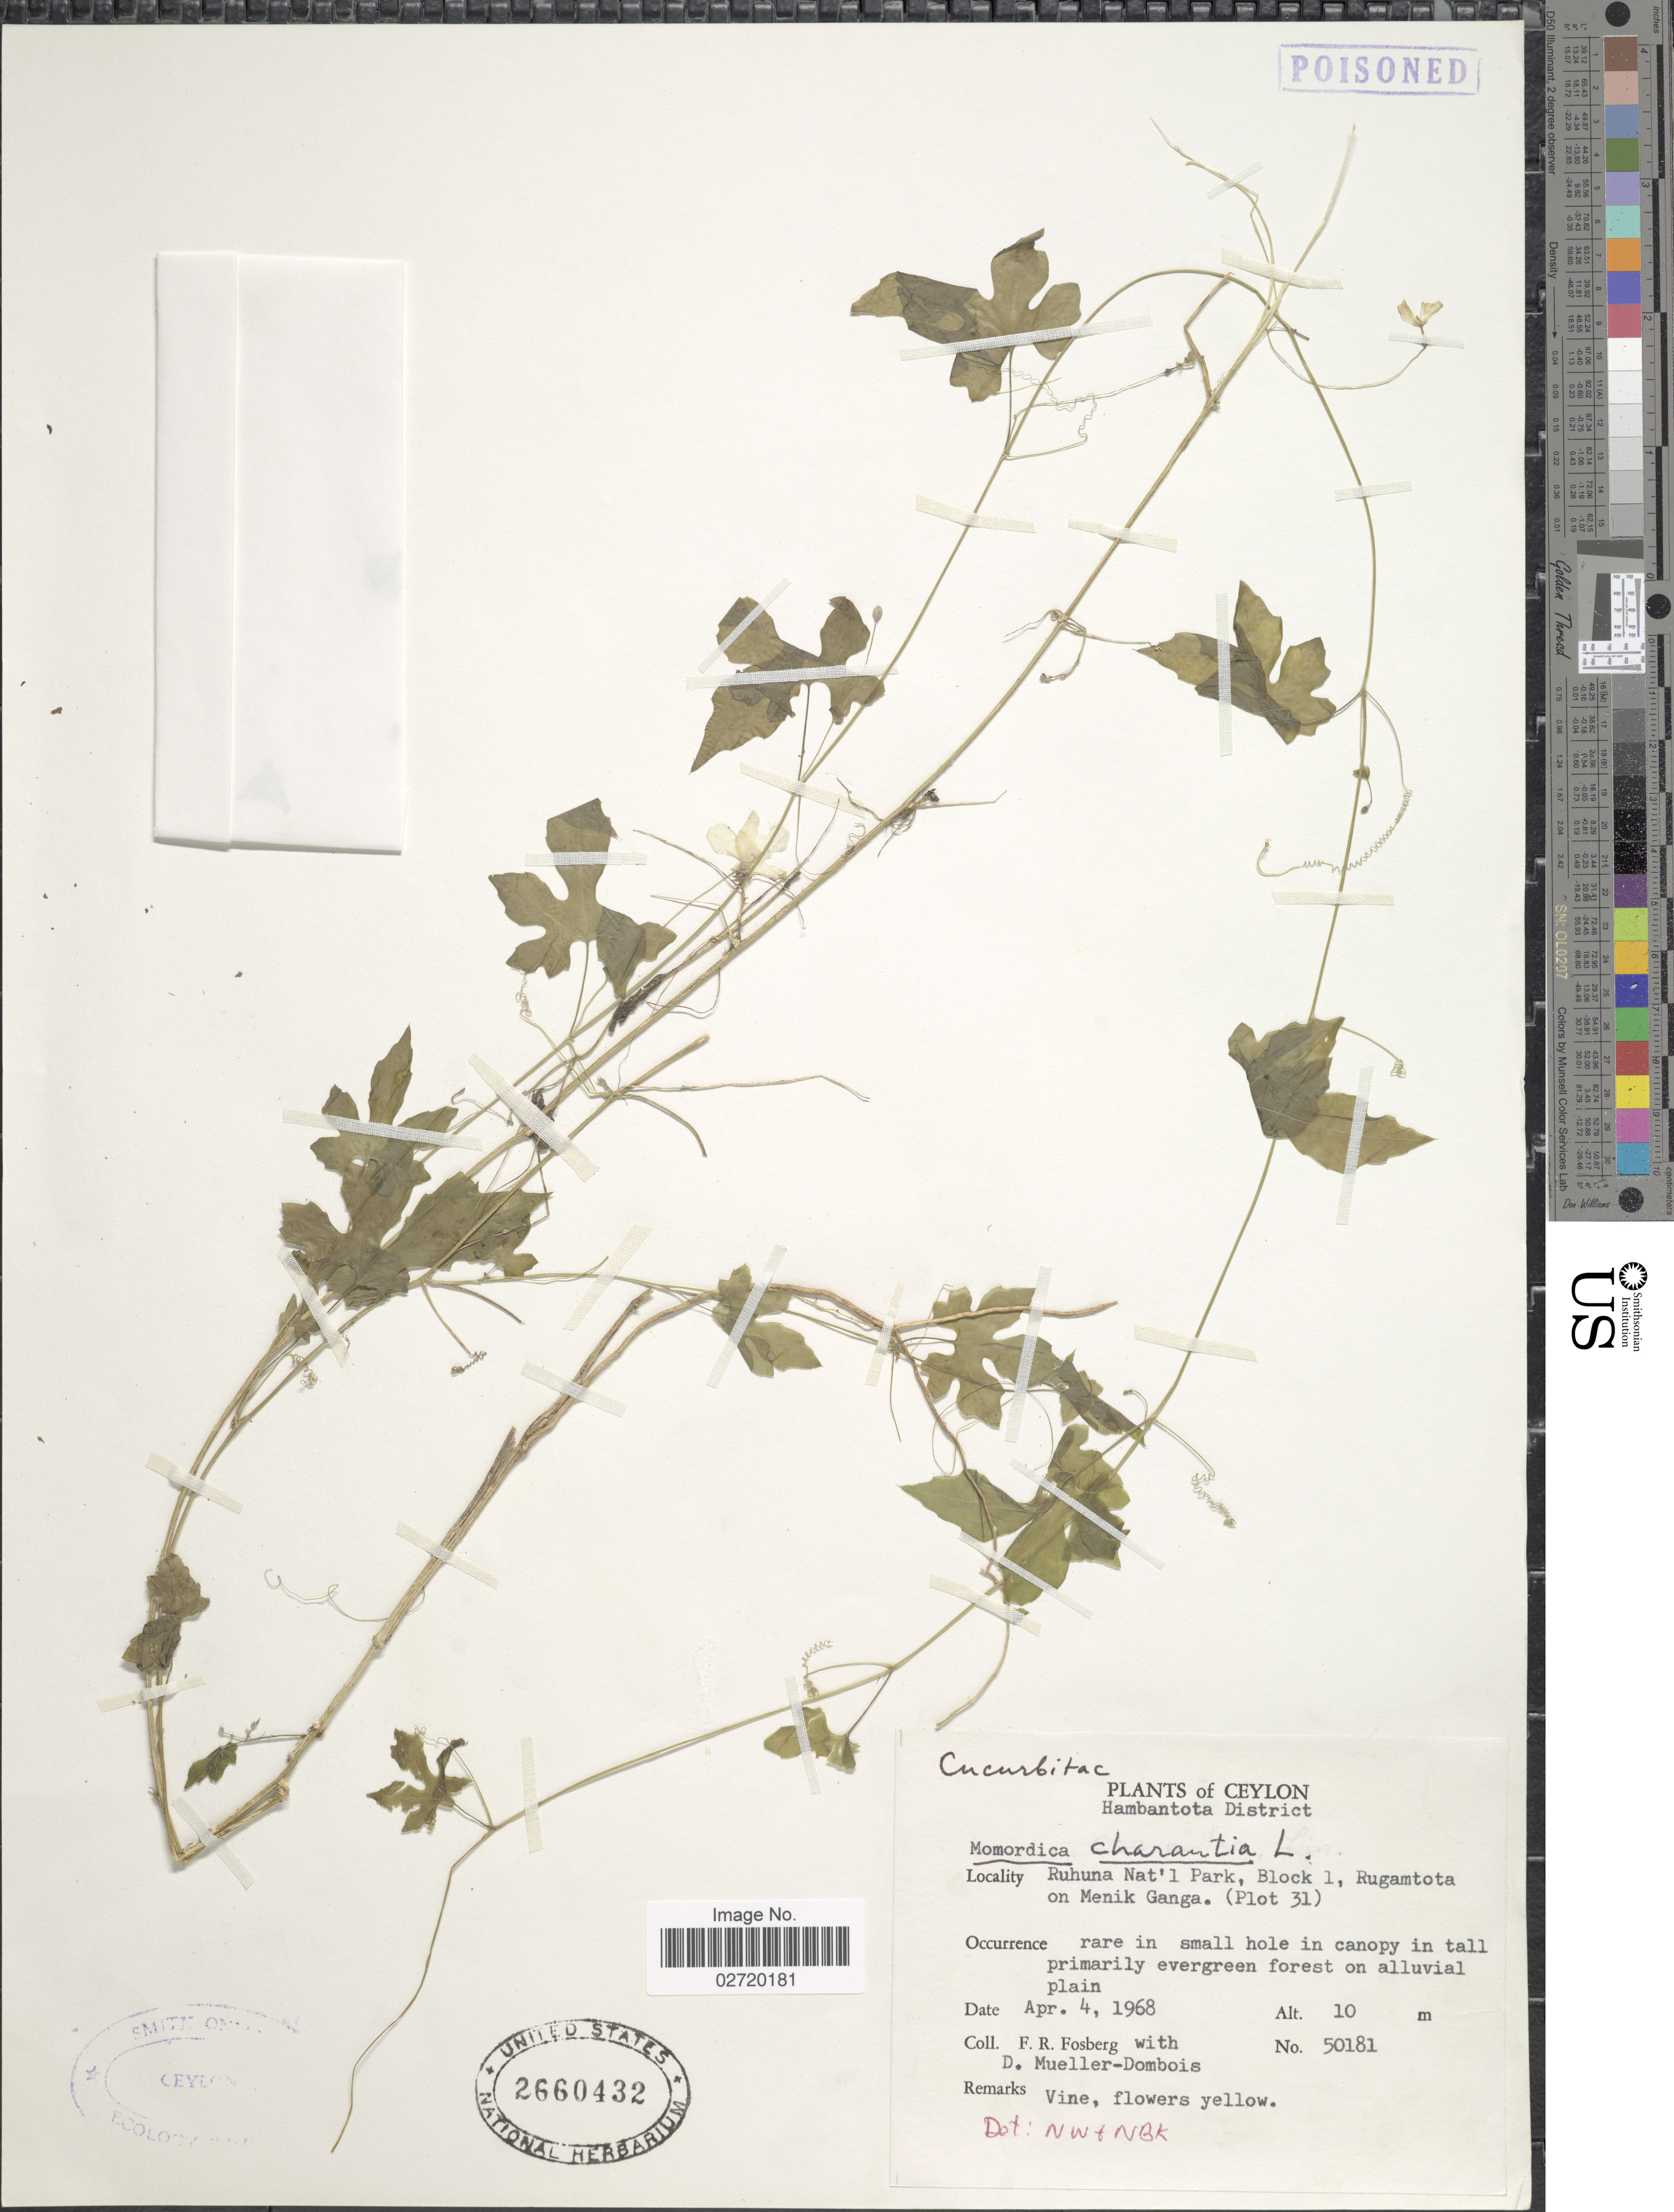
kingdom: Plantae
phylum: Tracheophyta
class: Magnoliopsida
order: Cucurbitales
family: Cucurbitaceae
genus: Momordica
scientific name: Momordica charantia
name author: L.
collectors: F. R. Fosberg & D. Mueller-Dombois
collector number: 50181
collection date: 1968-04-04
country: Sri Lanka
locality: Ceylon, Hambantota District, Ruhuna Nat' l Park, Block 1, Rugamtota on Menik Ganga (Plot 31)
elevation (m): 10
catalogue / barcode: US 2660432